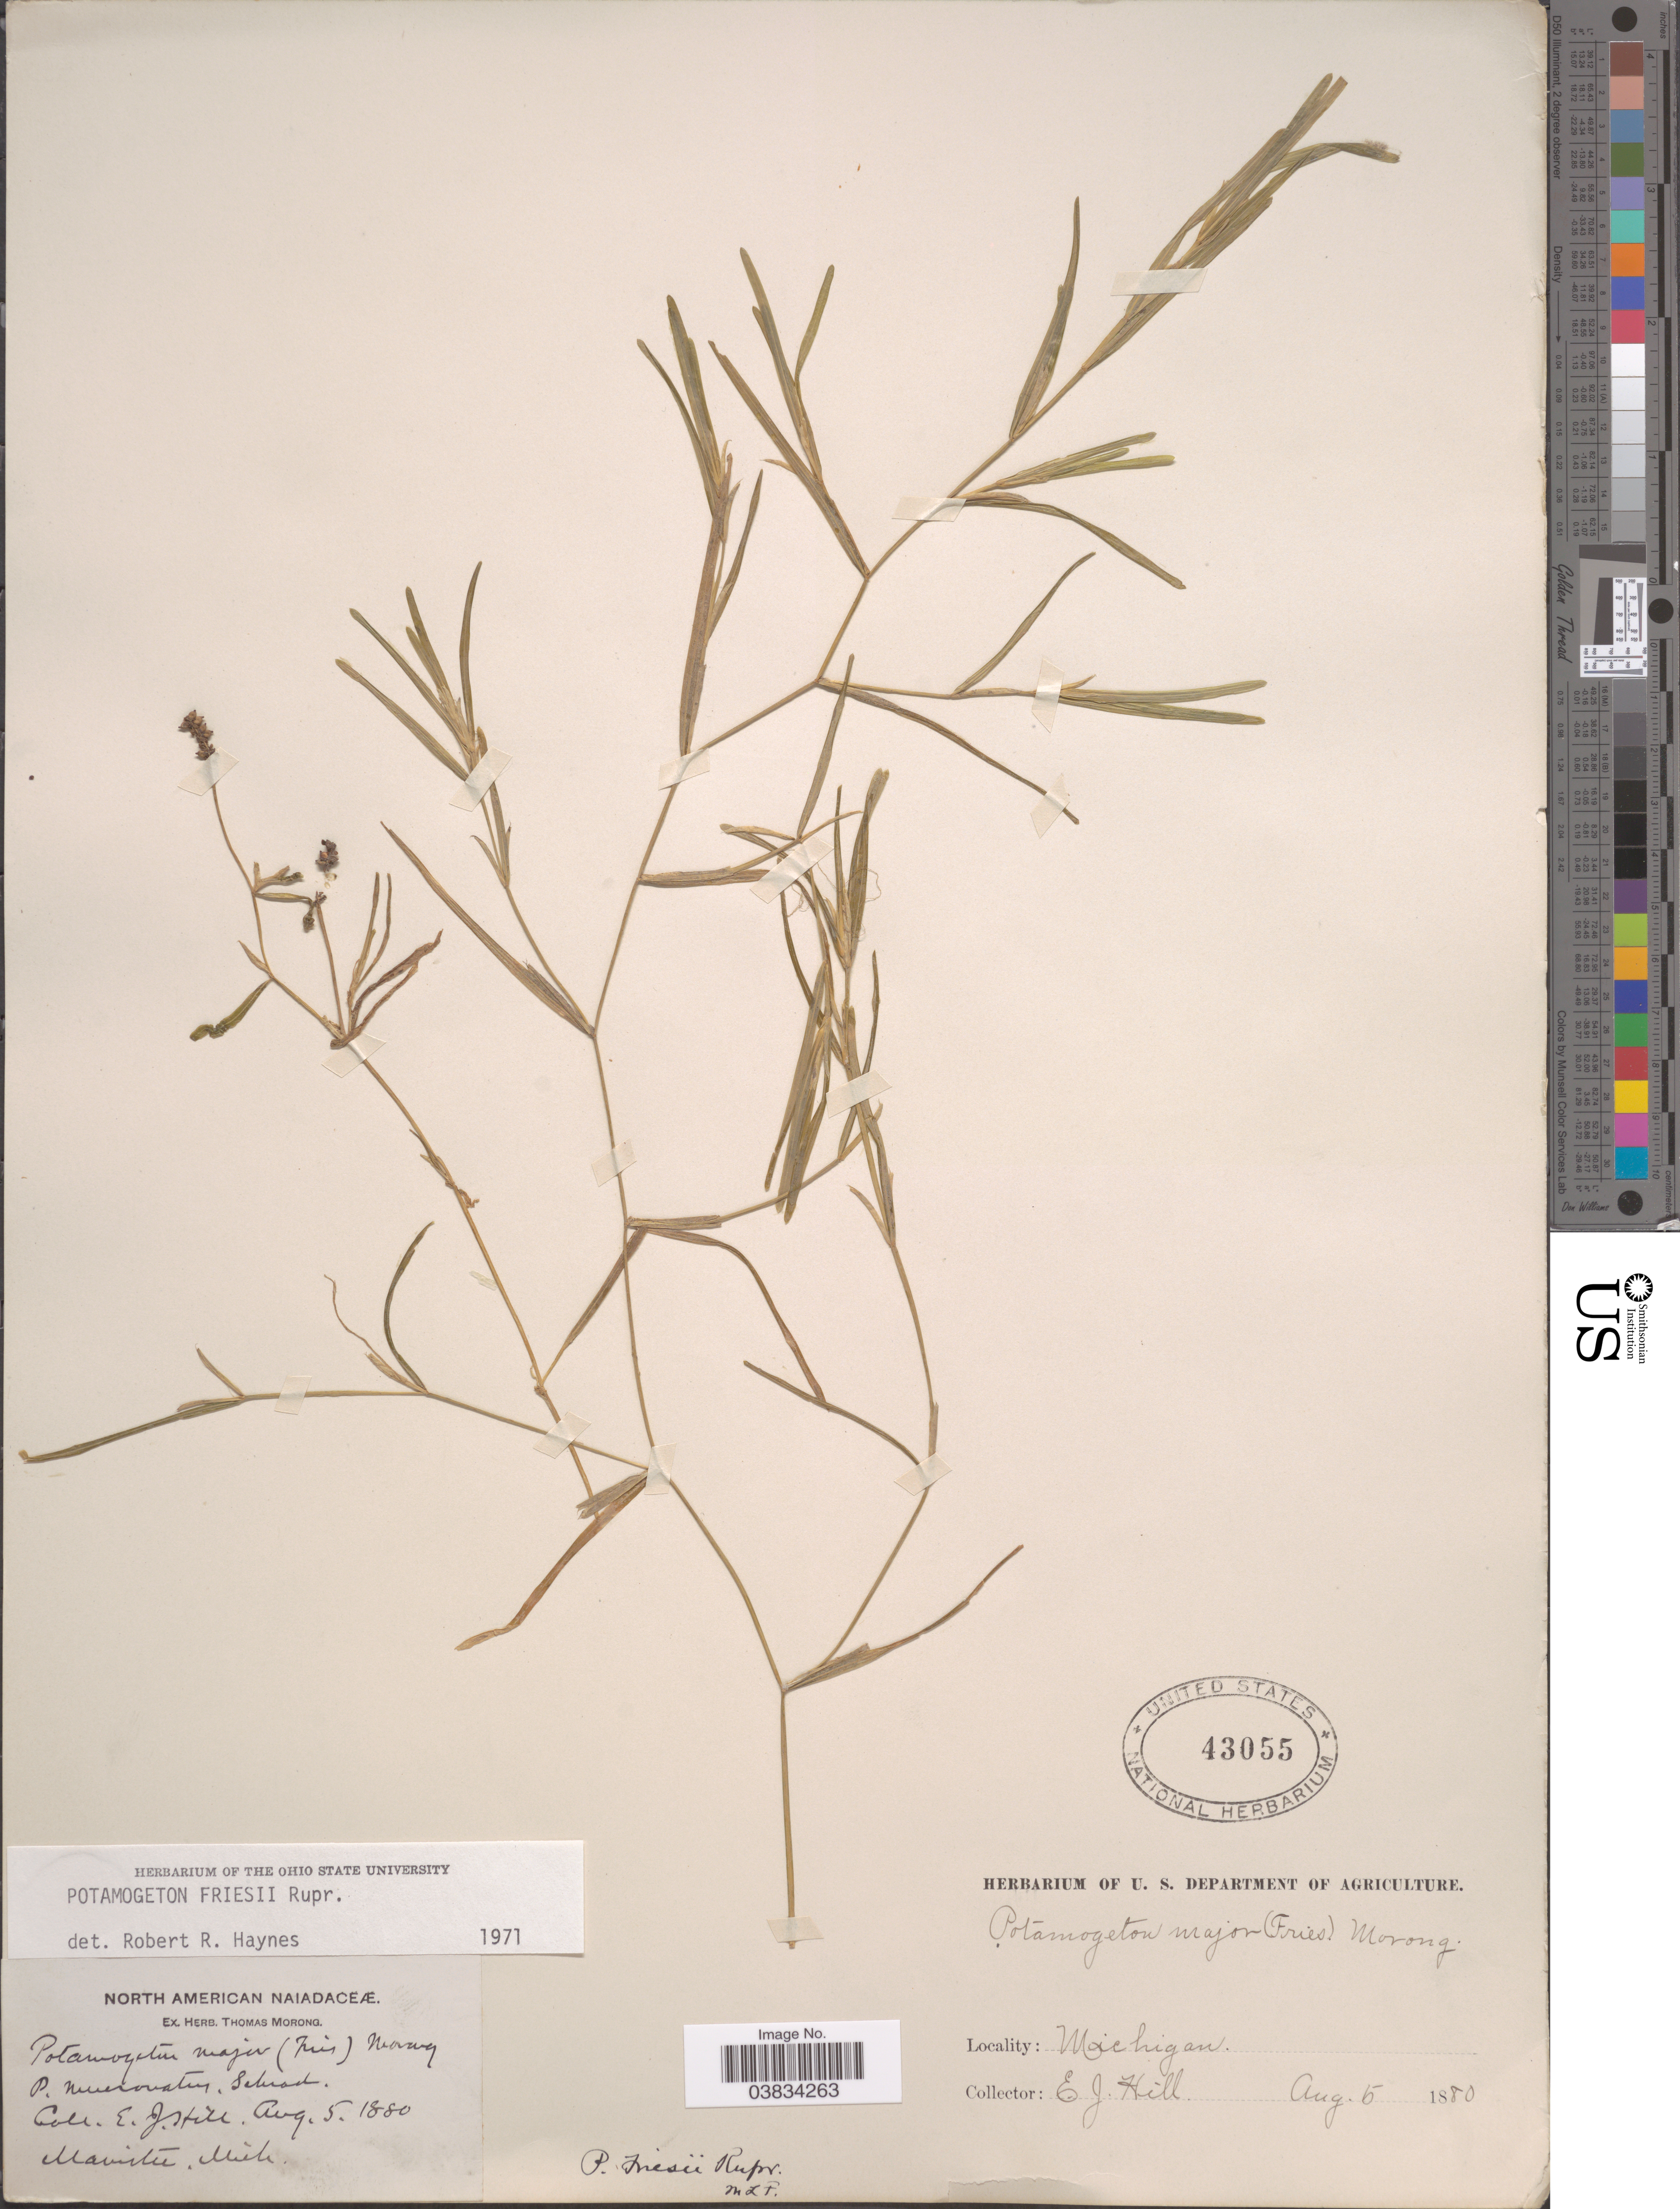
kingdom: Plantae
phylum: Tracheophyta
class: Liliopsida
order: Alismatales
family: Potamogetonaceae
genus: Potamogeton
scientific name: Potamogeton friesii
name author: Rupr.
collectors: E. J. Hill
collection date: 1880-08-05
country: United States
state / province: Michigan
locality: Manistee.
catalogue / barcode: US 43055